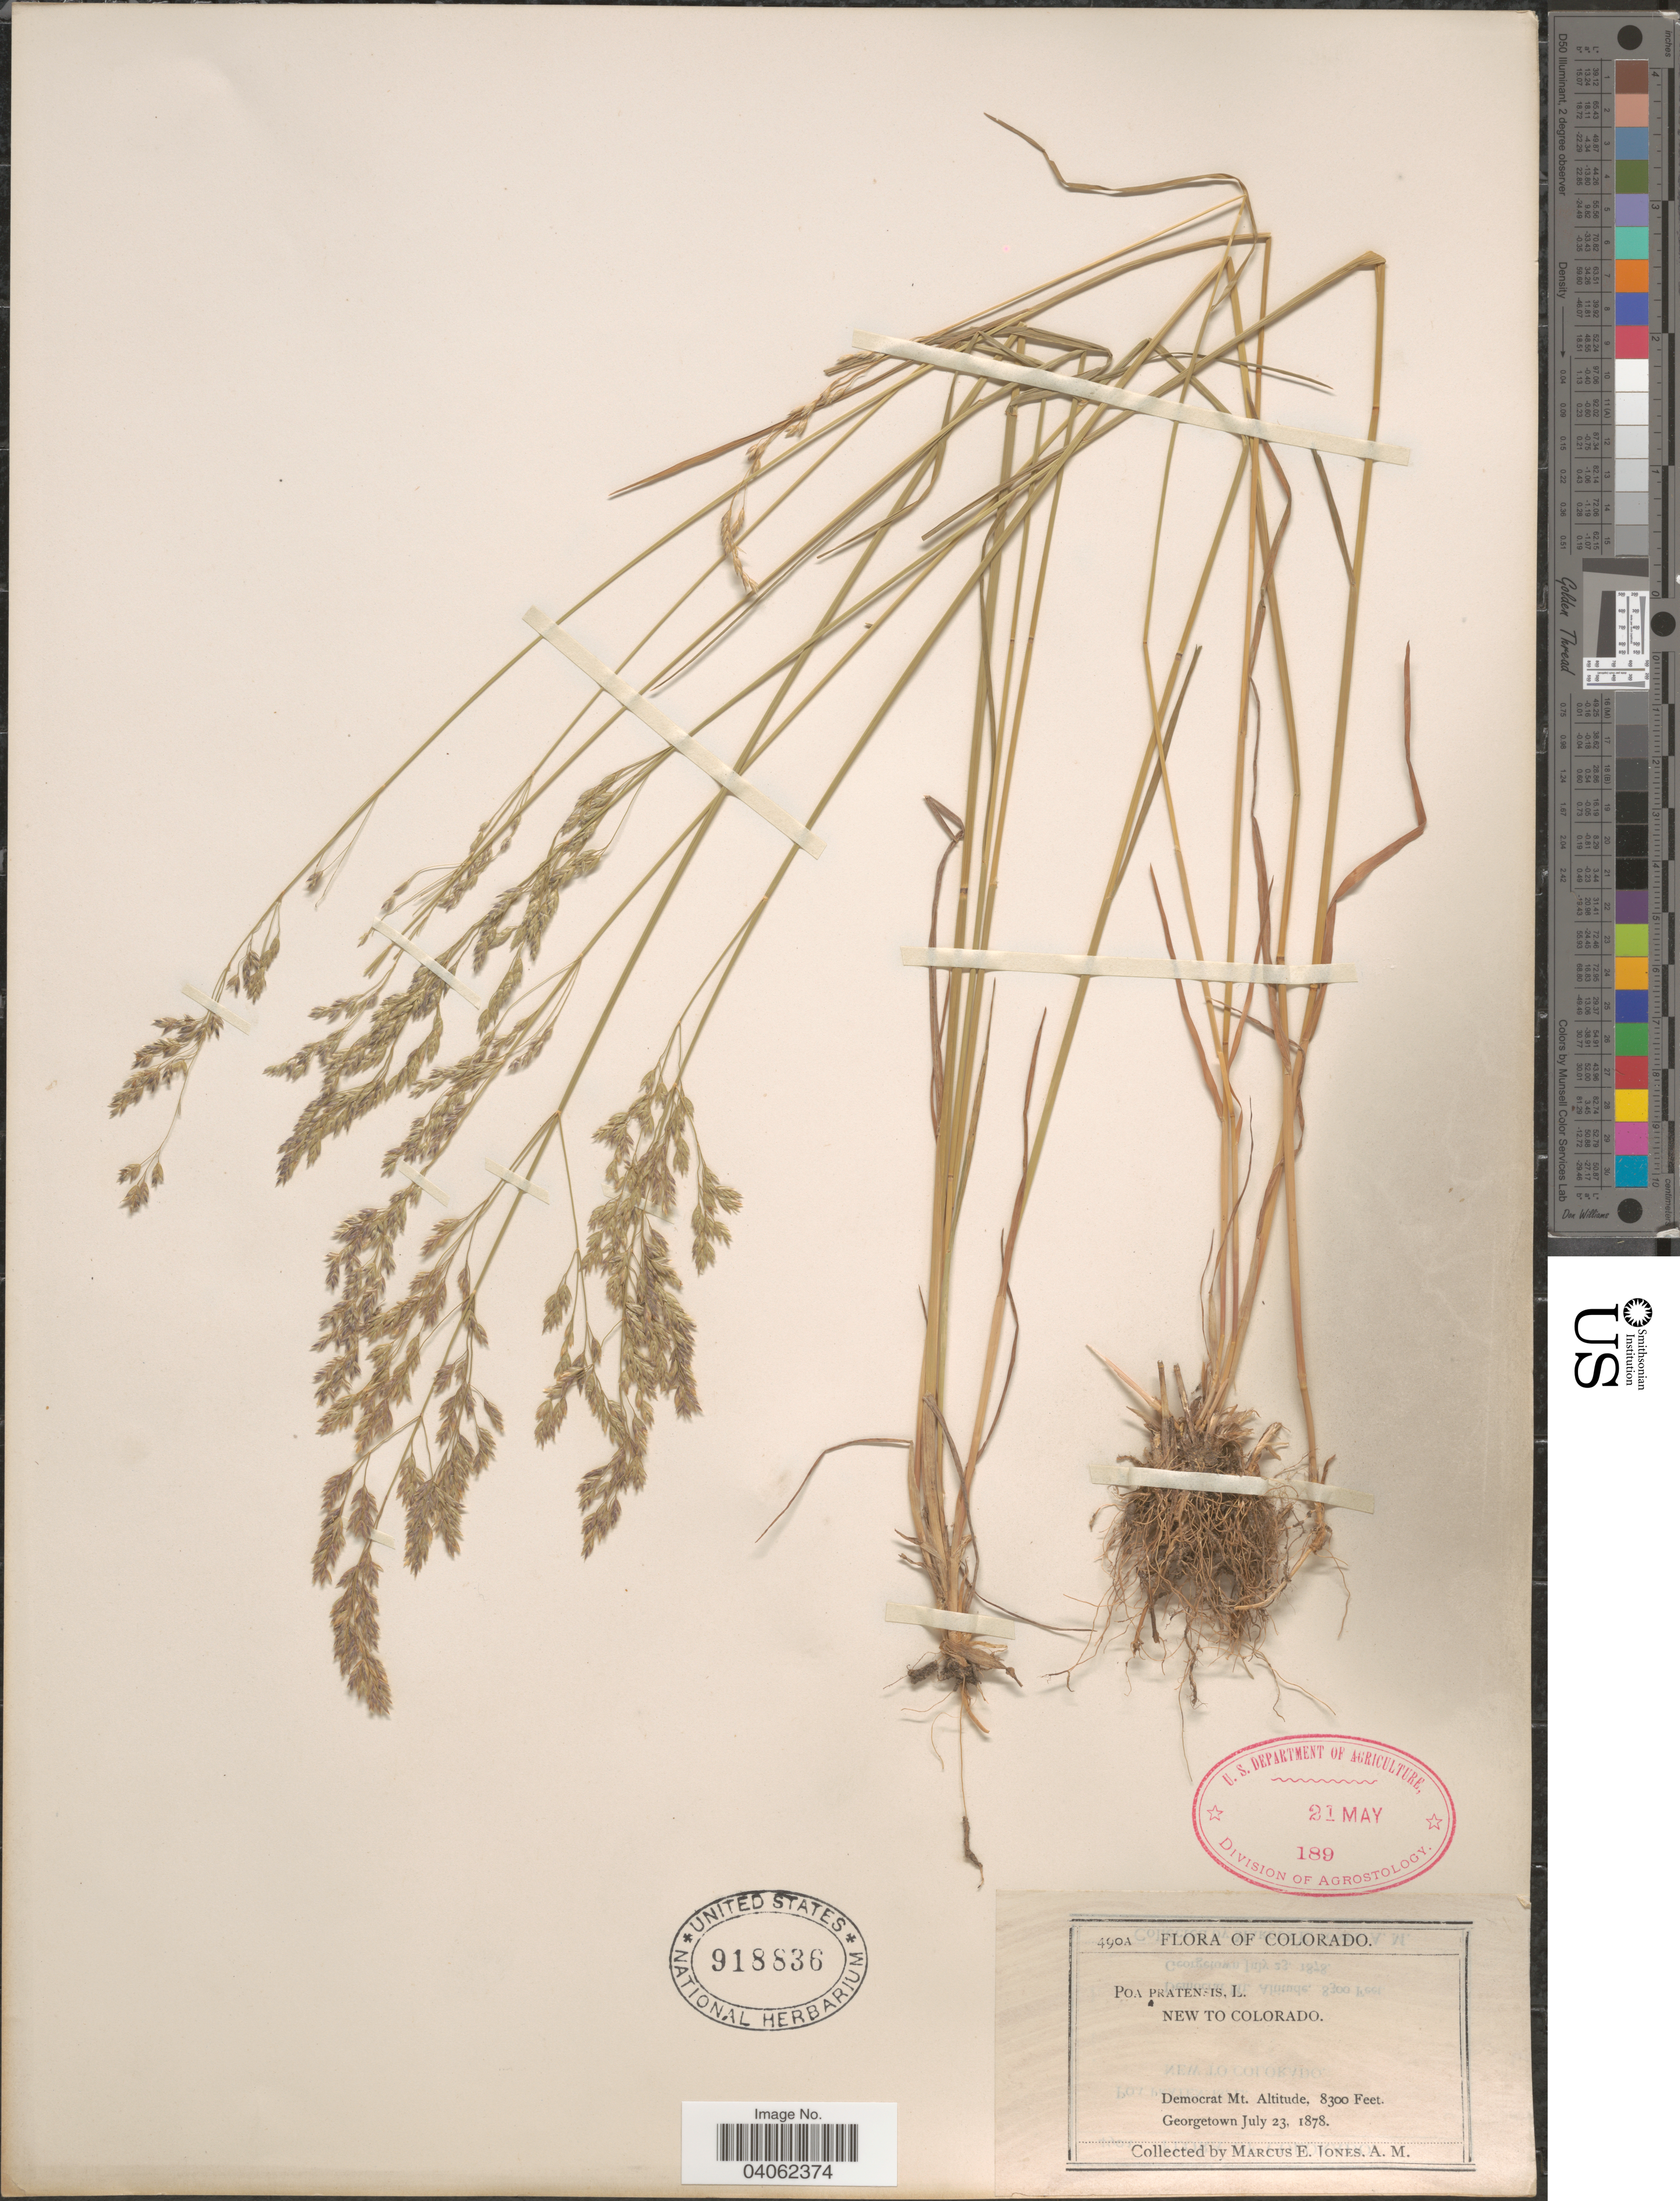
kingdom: Plantae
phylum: Tracheophyta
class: Liliopsida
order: Poales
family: Poaceae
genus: Poa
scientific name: Poa pratensis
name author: L.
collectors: M. E. Jones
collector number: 490A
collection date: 1878-07-23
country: United States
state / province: Colorado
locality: Democrat mt. Georgetown.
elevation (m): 2530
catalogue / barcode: US 918836